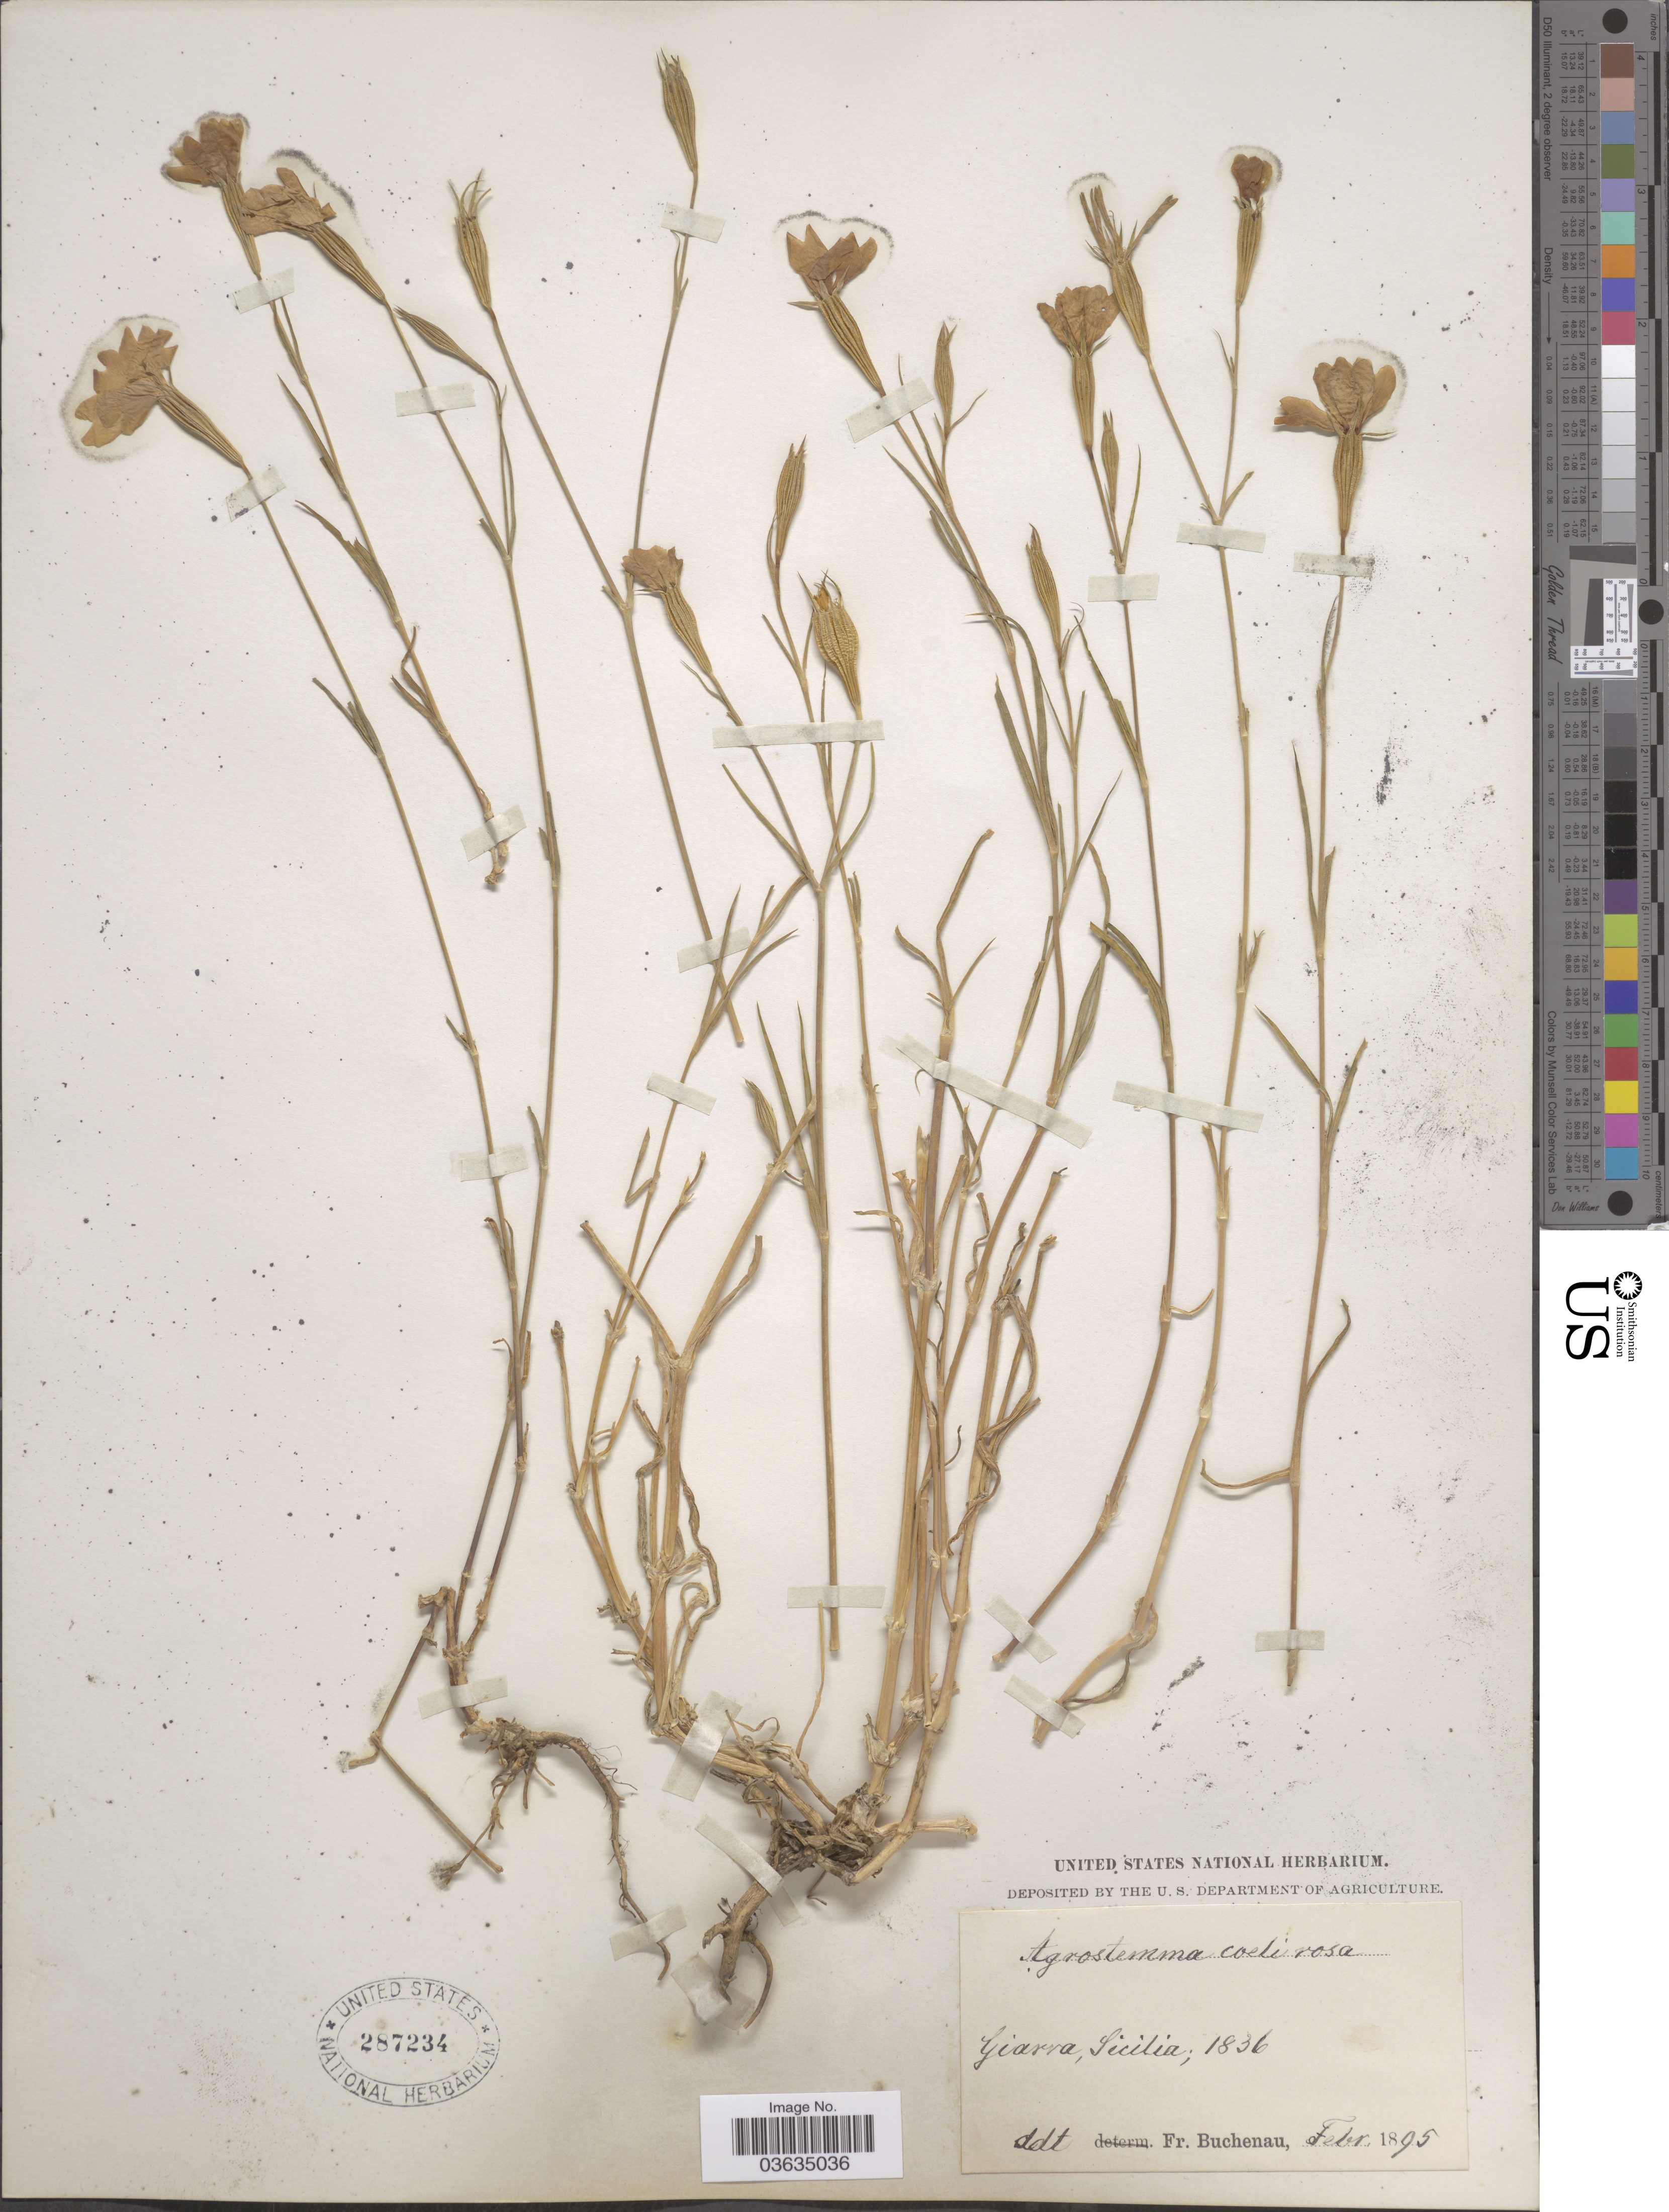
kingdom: Plantae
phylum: Tracheophyta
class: Magnoliopsida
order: Caryophyllales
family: Caryophyllaceae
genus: Eudianthe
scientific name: Eudianthe coeli-rosa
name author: (L.) Fenzl ex Endl.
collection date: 1836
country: Italy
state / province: Siciliana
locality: Giarra, Sicilia.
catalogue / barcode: US 287234